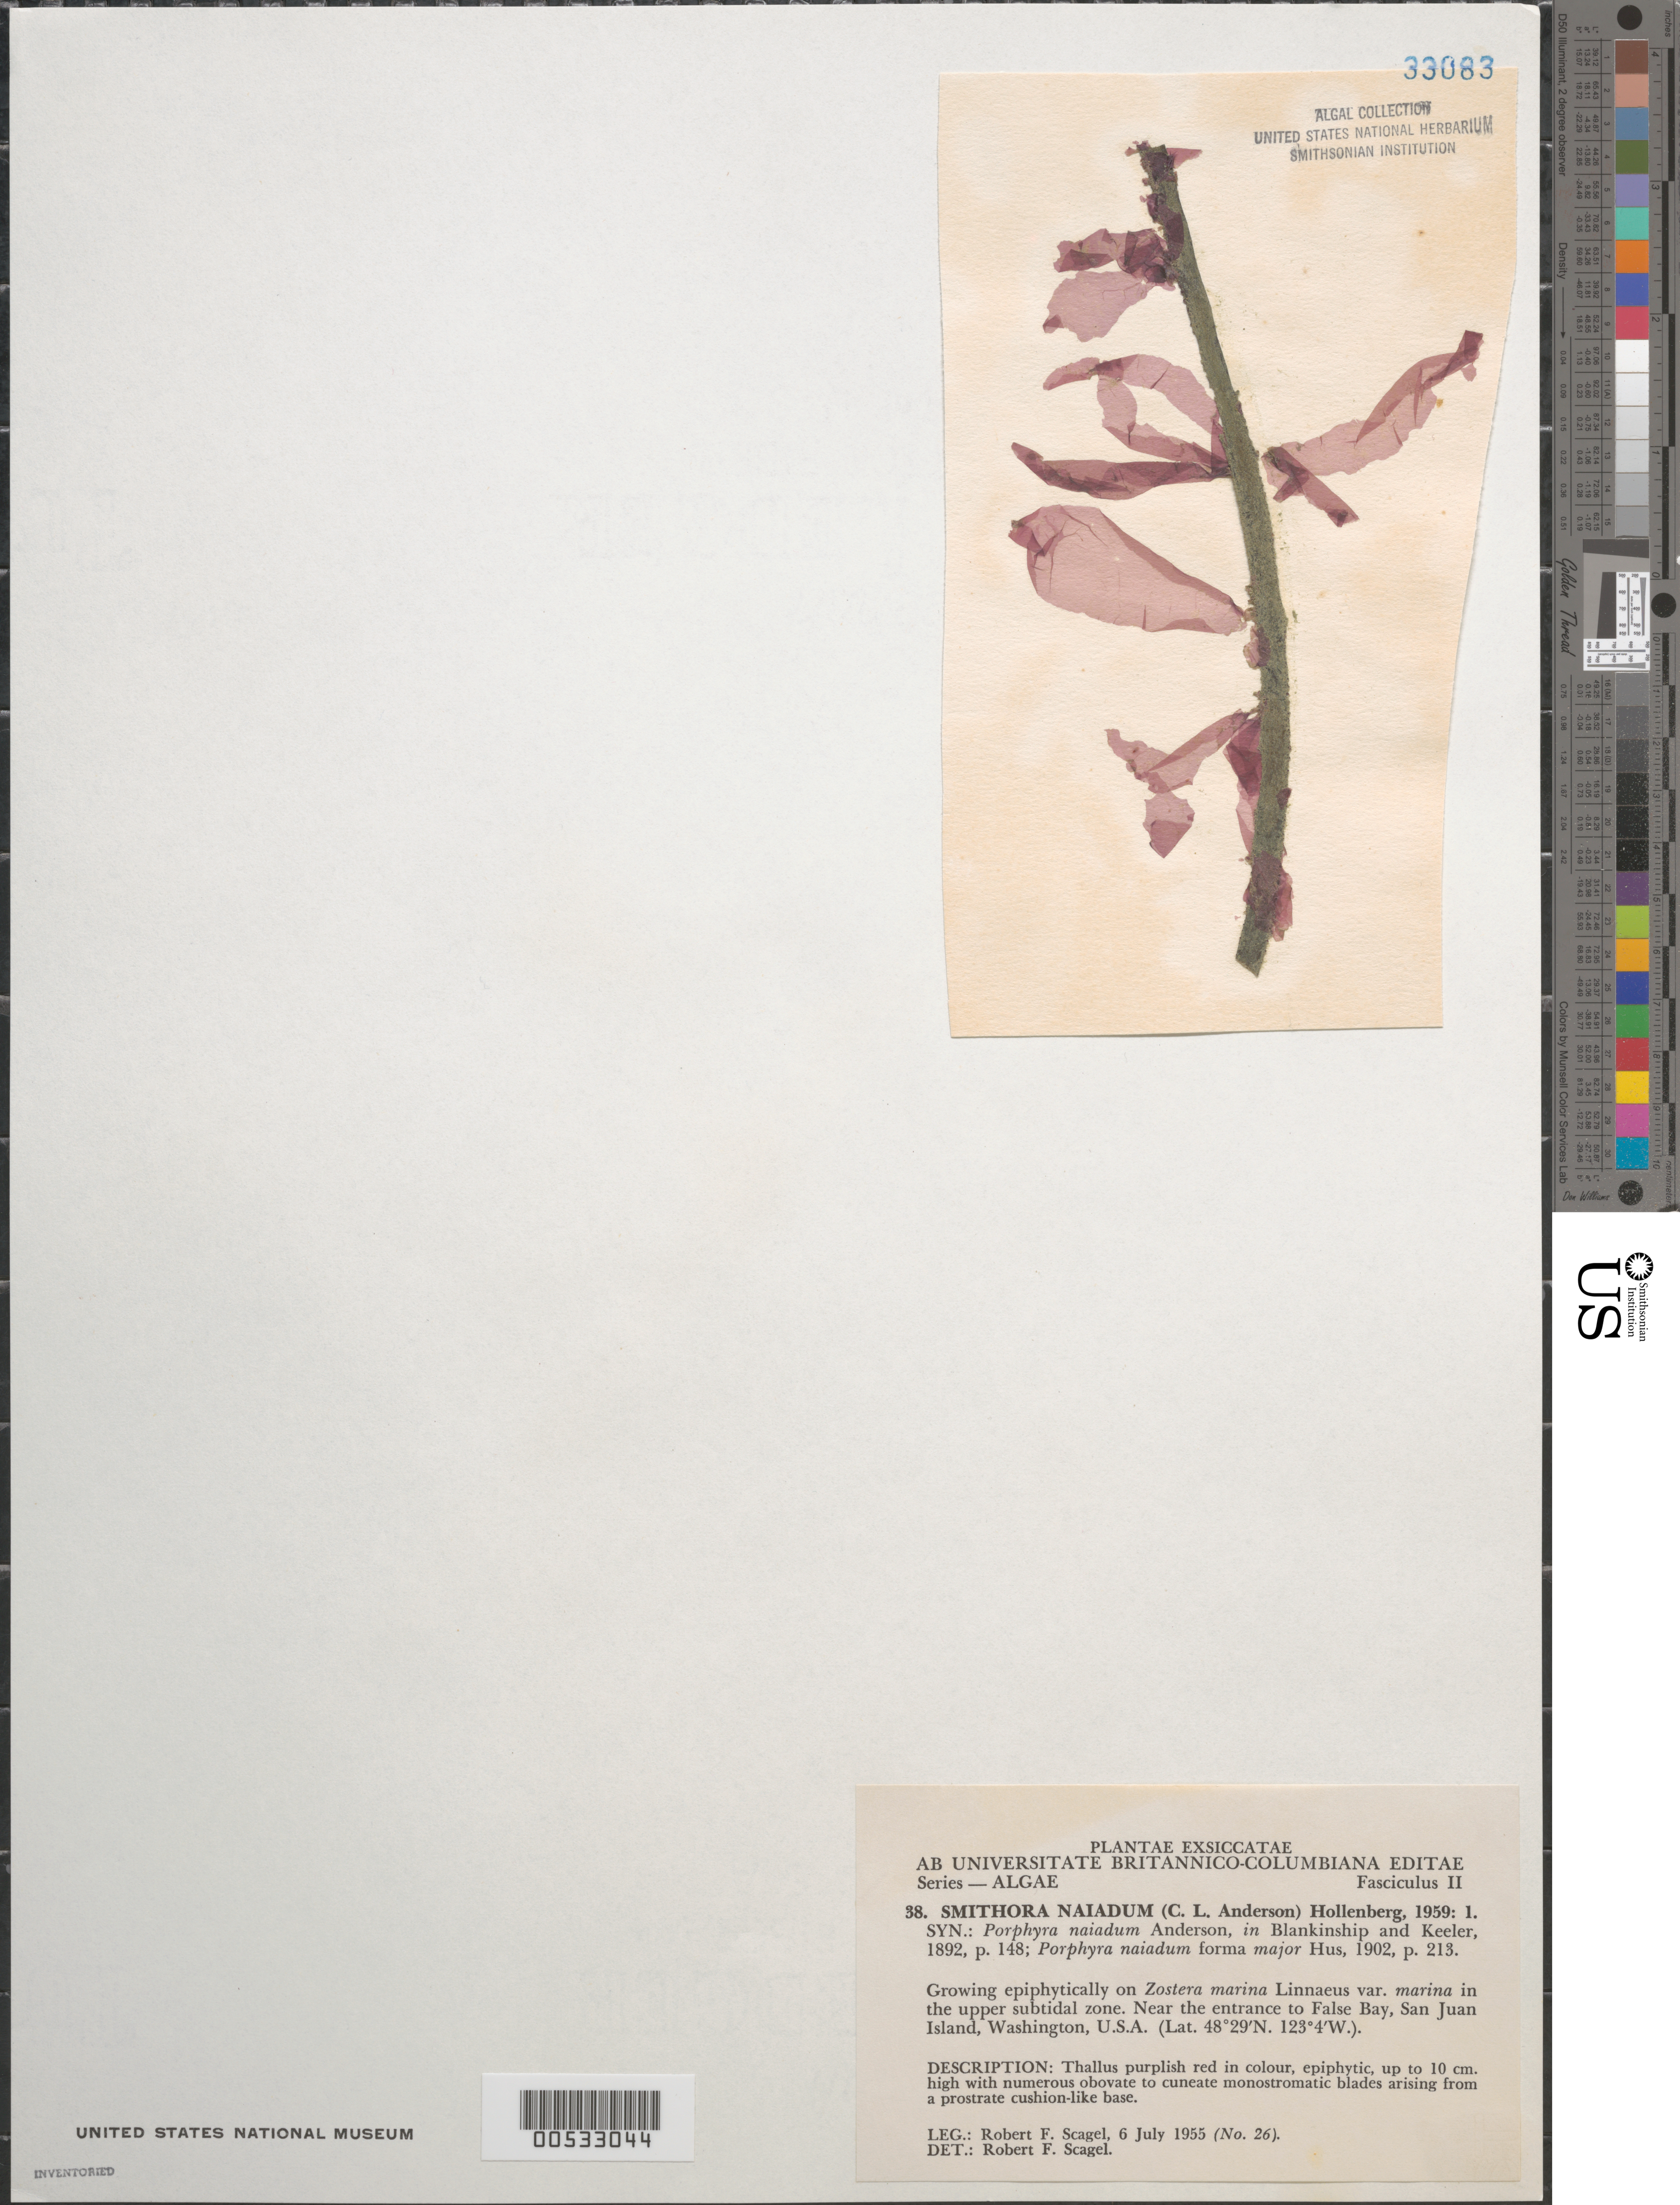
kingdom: Plantae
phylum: Rhodophyta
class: Compsopogonophyceae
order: Erythropeltidales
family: Erythrotrichiaceae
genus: Smithora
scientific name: Smithora naiadum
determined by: Scagel, R. F.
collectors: R. F. Scagel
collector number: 26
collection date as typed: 06 Jul 1955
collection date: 1955-07-06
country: United States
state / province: Washington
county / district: San Juan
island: San Juan Island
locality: Near False Bay entrance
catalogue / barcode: US 33083